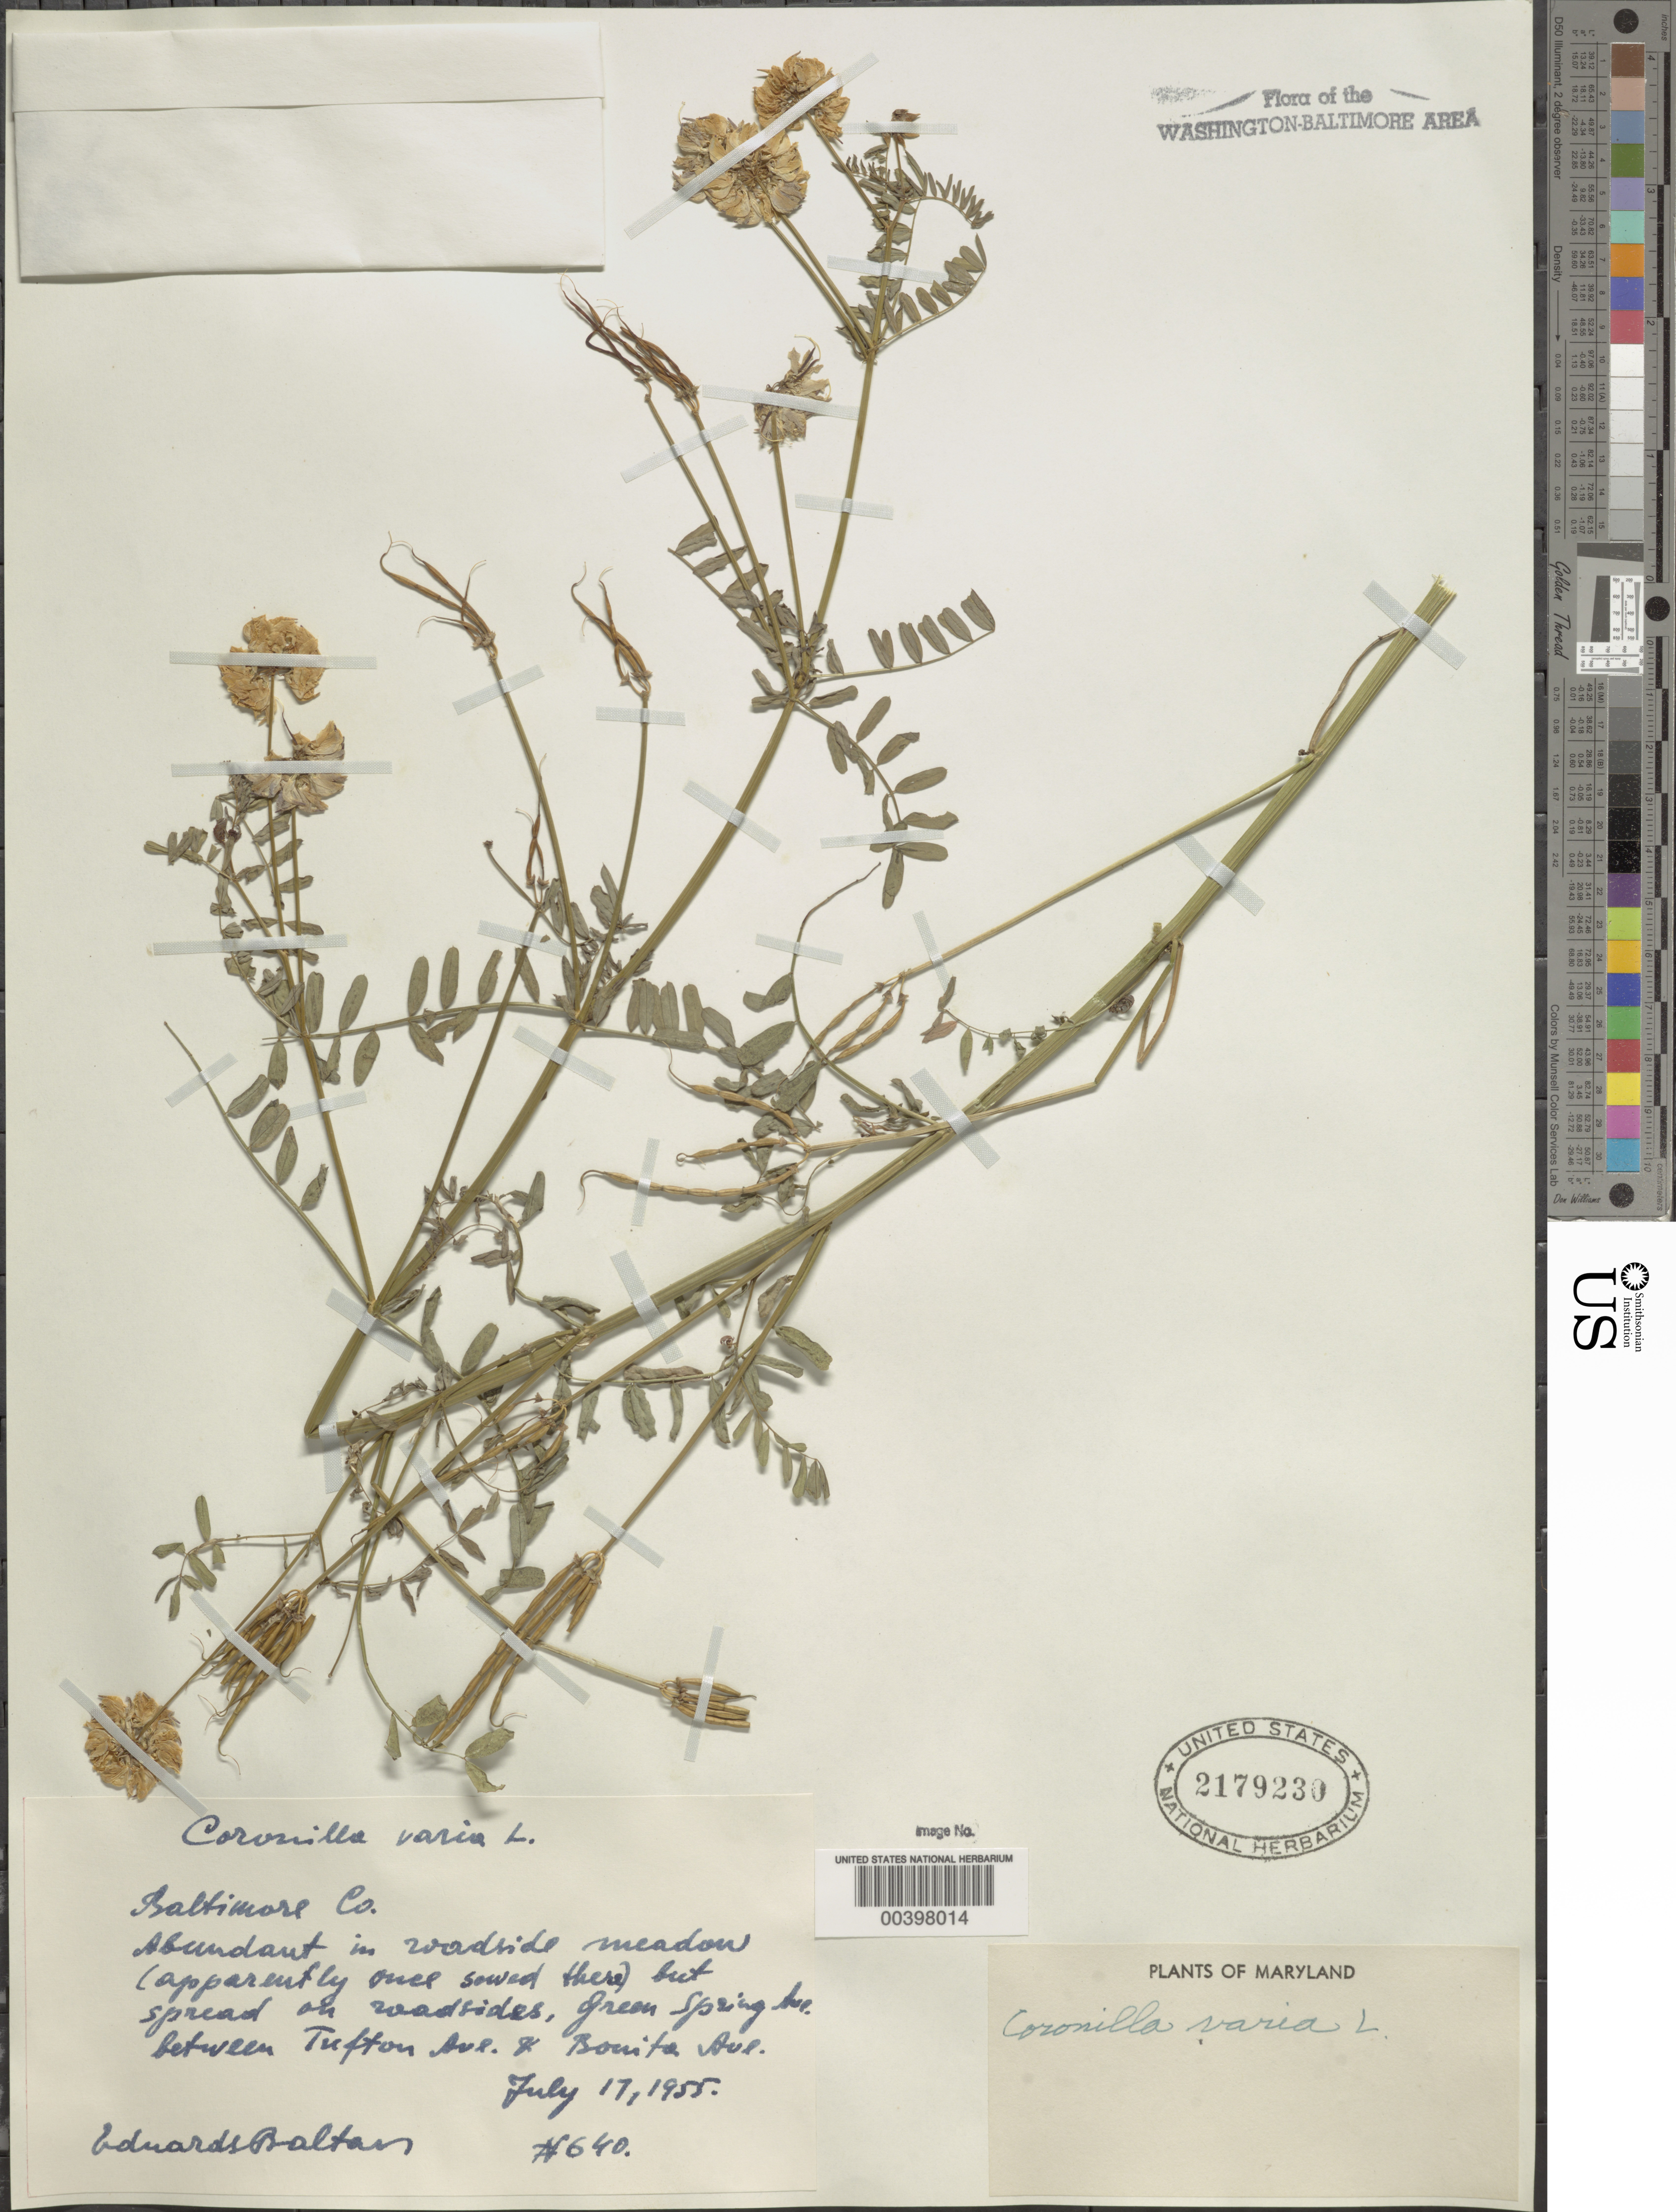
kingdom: Plantae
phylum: Tracheophyta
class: Magnoliopsida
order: Fabales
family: Fabaceae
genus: Coronilla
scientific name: Coronilla varia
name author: L.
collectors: E. Baltars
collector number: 640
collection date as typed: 17 Jul 1955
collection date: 1955-07-17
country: United States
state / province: Maryland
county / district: Baltimore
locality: Green Spring Ave, between Tufton and Bouita Avenue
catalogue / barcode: US 2179230